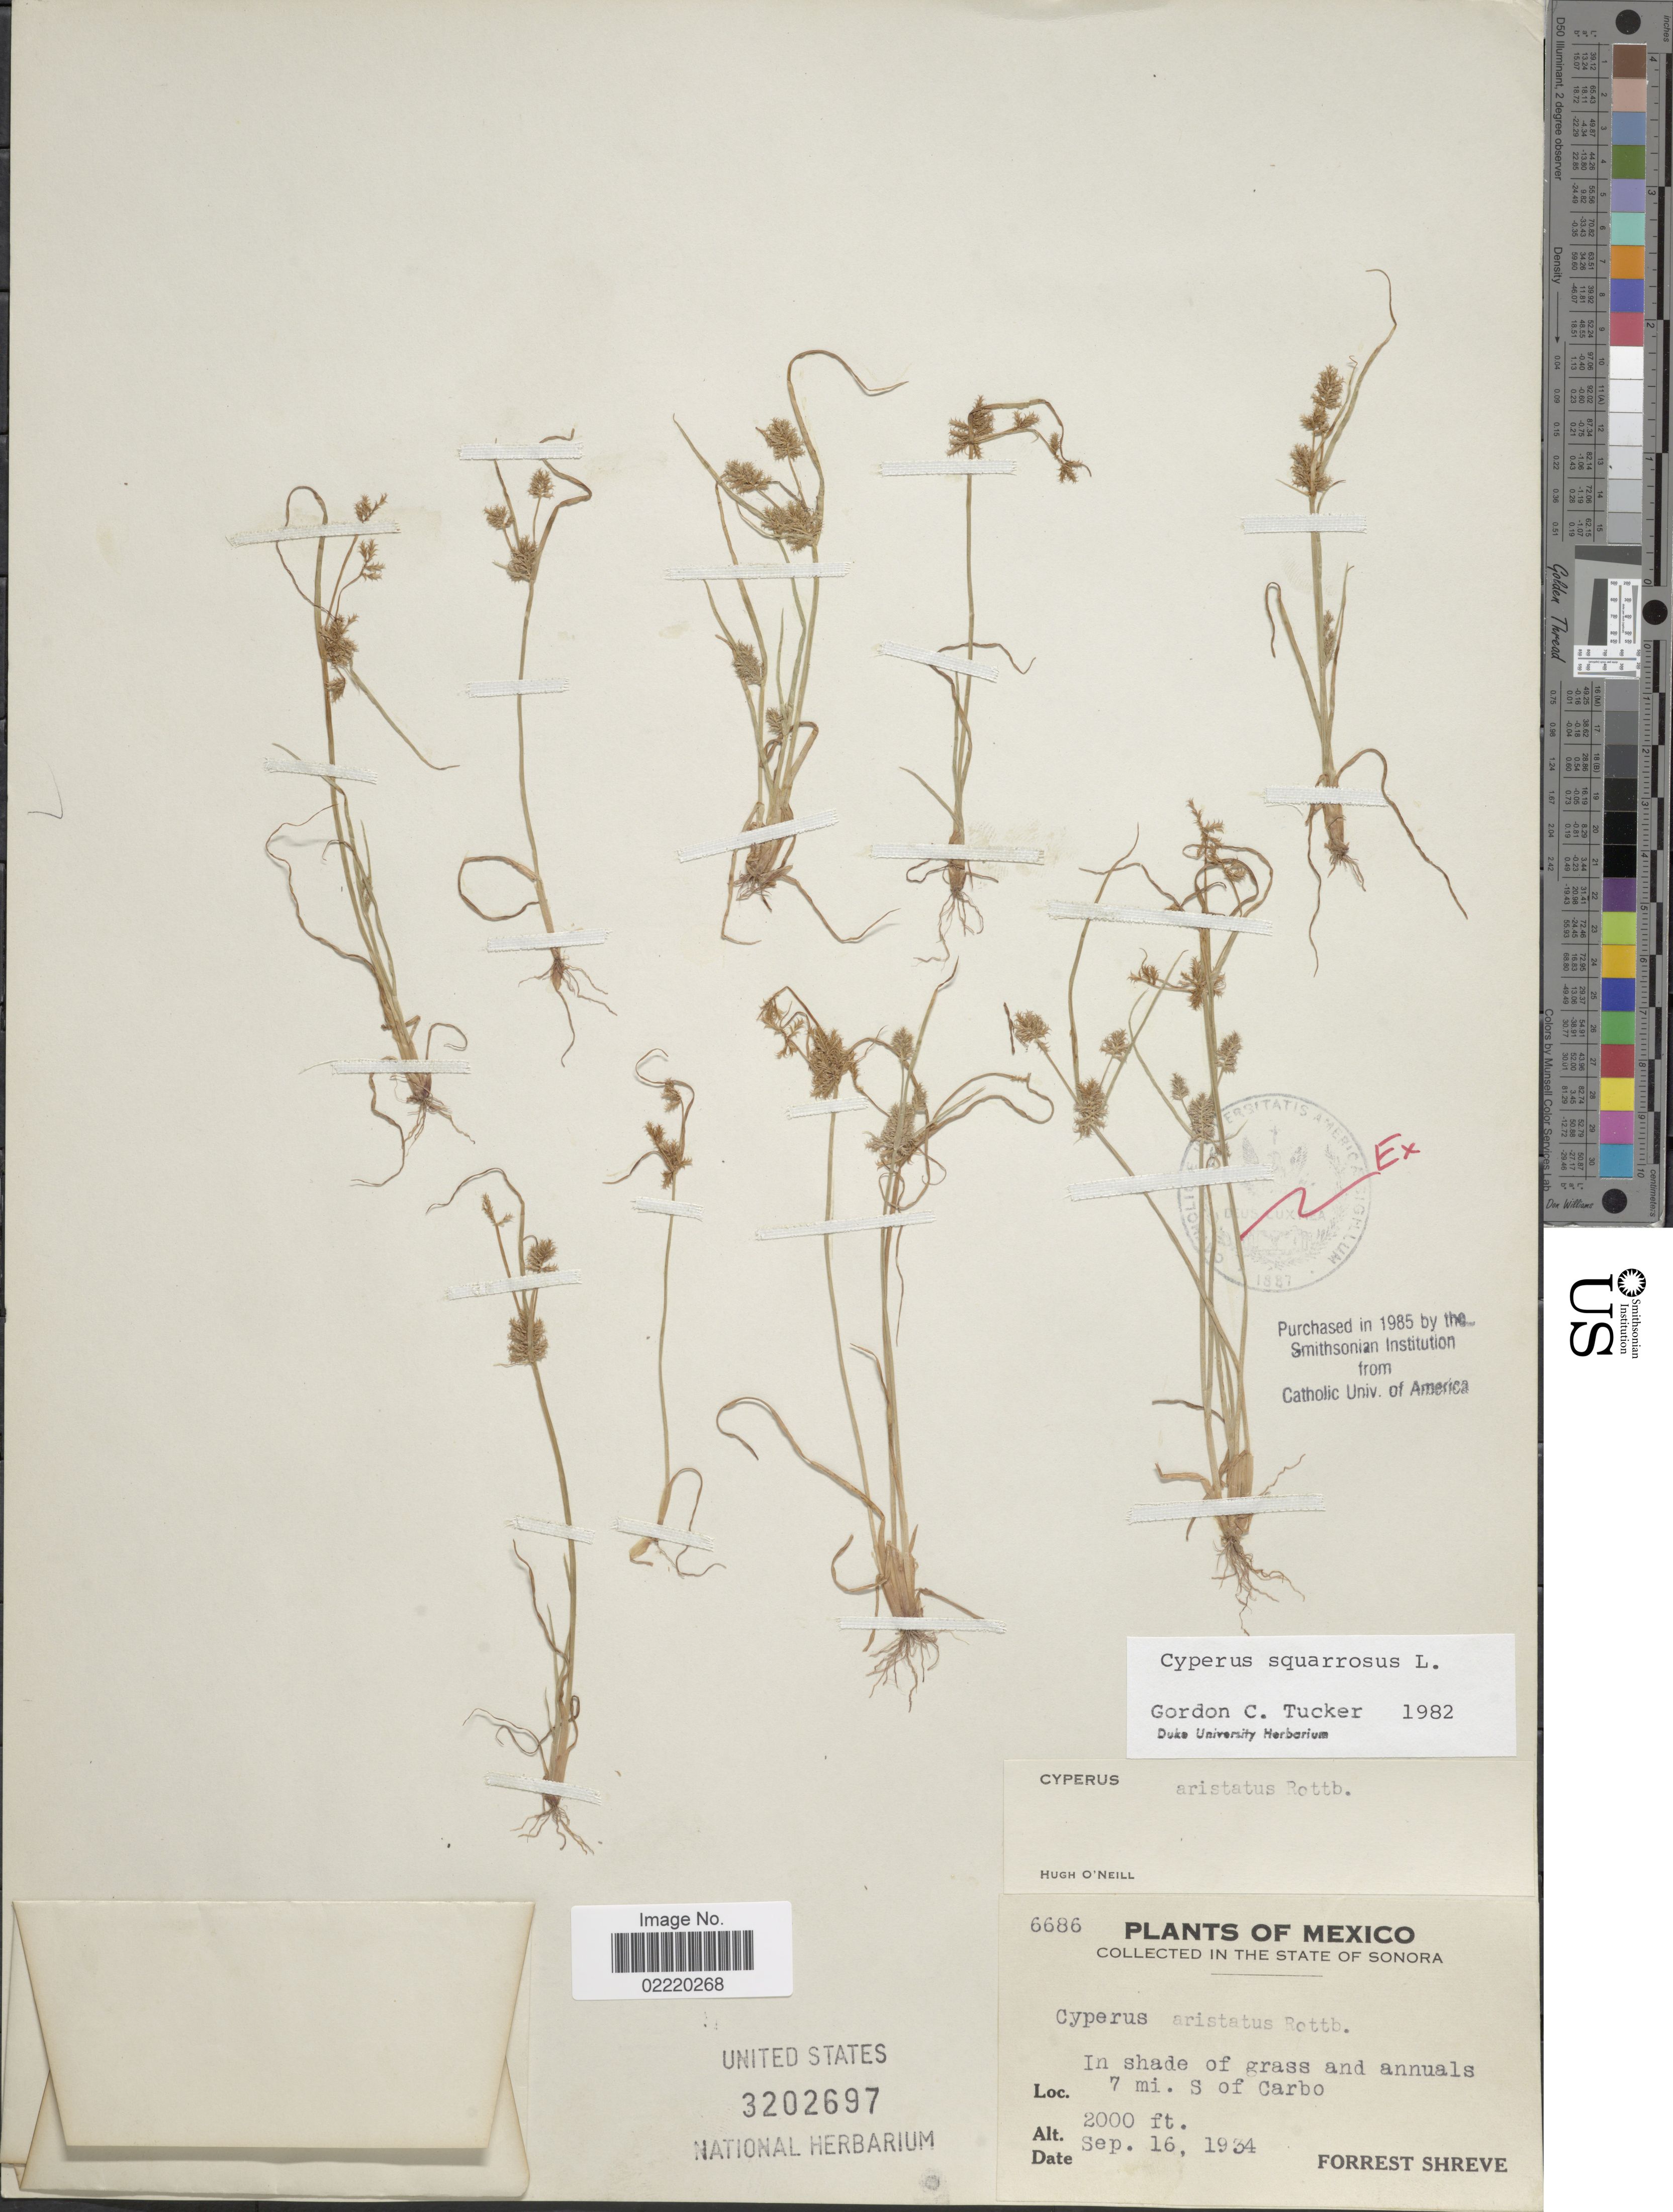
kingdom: Plantae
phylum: Tracheophyta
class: Liliopsida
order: Poales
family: Cyperaceae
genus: Cyperus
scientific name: Cyperus squarrosus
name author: L.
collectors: F. Shreve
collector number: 6686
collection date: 1934-09-16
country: Mexico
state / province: Sonora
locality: In shade of grass and annuals 7 mi. S of Carbo.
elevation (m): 610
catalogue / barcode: US 3202697